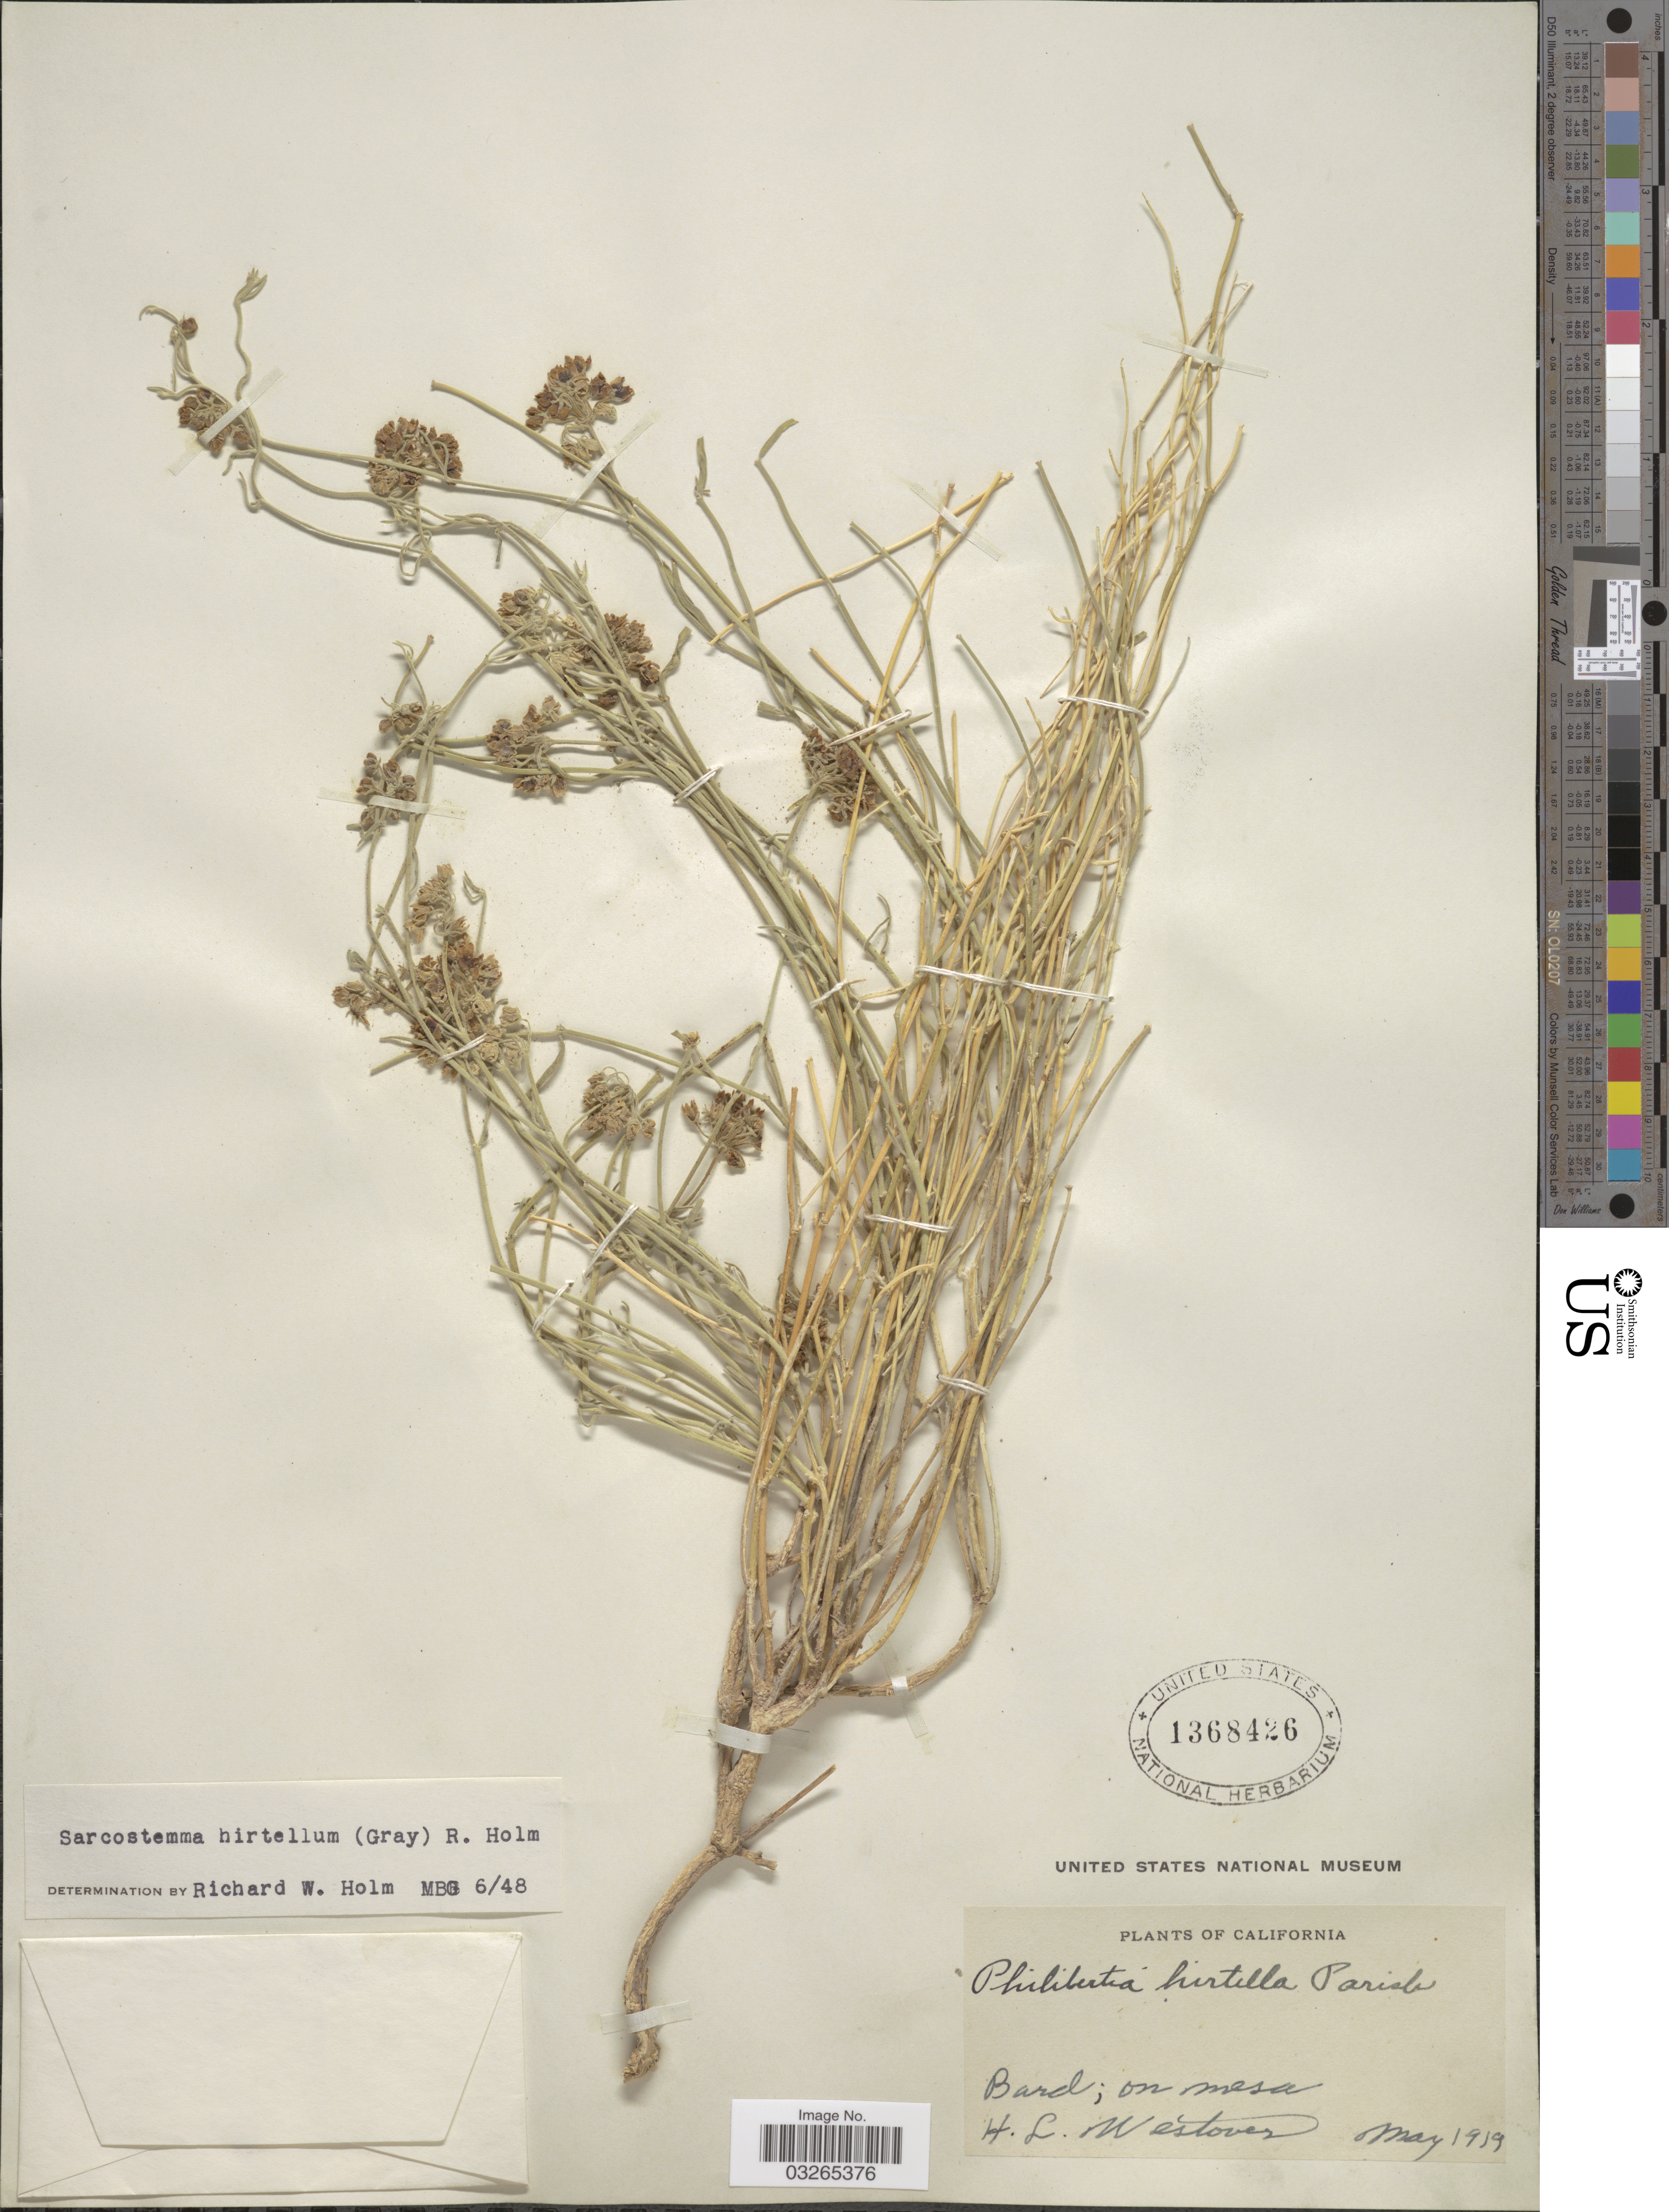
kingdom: Plantae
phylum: Tracheophyta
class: Magnoliopsida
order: Gentianales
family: Apocynaceae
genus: Sarcostemma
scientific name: Sarcostemma hirtellum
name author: (A. Gray) R.W. Holm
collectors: H. Westover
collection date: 1919-05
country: United States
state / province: California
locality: Bard; on mesa.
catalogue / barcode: US 1368426